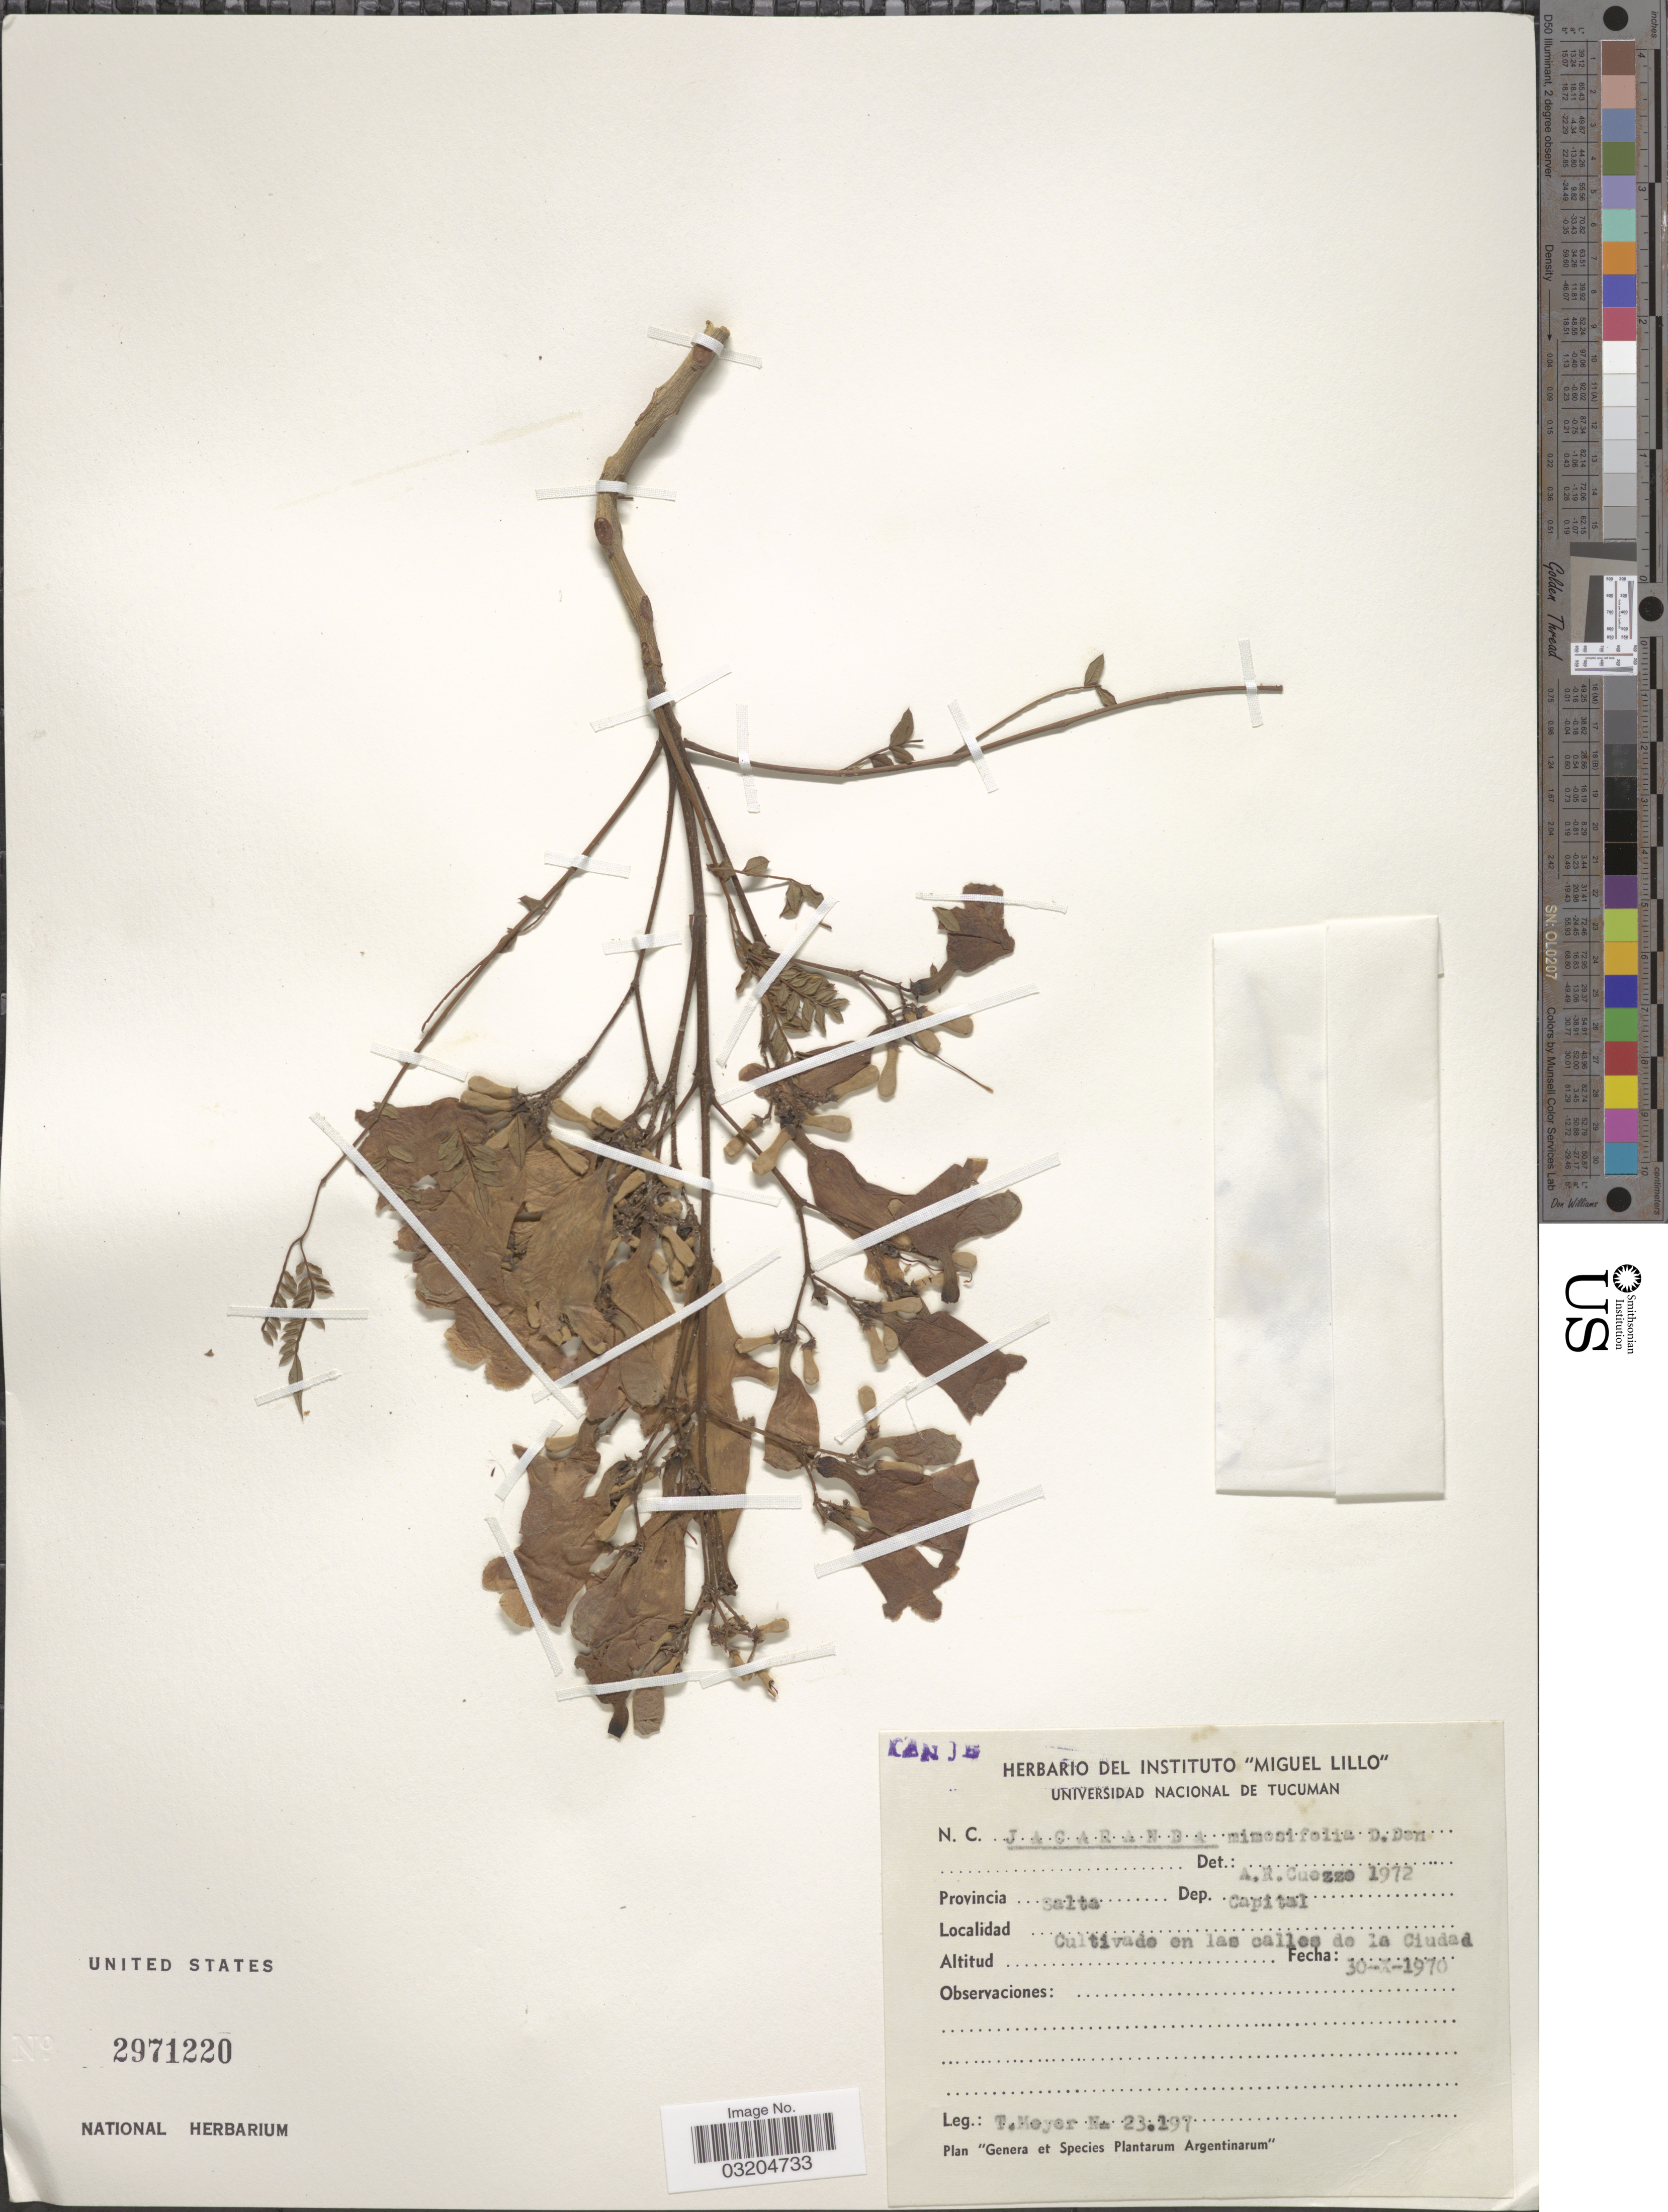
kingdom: Plantae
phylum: Tracheophyta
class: Magnoliopsida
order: Lamiales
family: Bignoniaceae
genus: Jacaranda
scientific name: Jacaranda mimosifolia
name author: D. Don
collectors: T. Meyer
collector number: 23197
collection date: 1970-10-30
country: Argentina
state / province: Salta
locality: Dep. Capital. Cultivado en las calles de la Ciudad.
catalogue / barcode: US 2971220